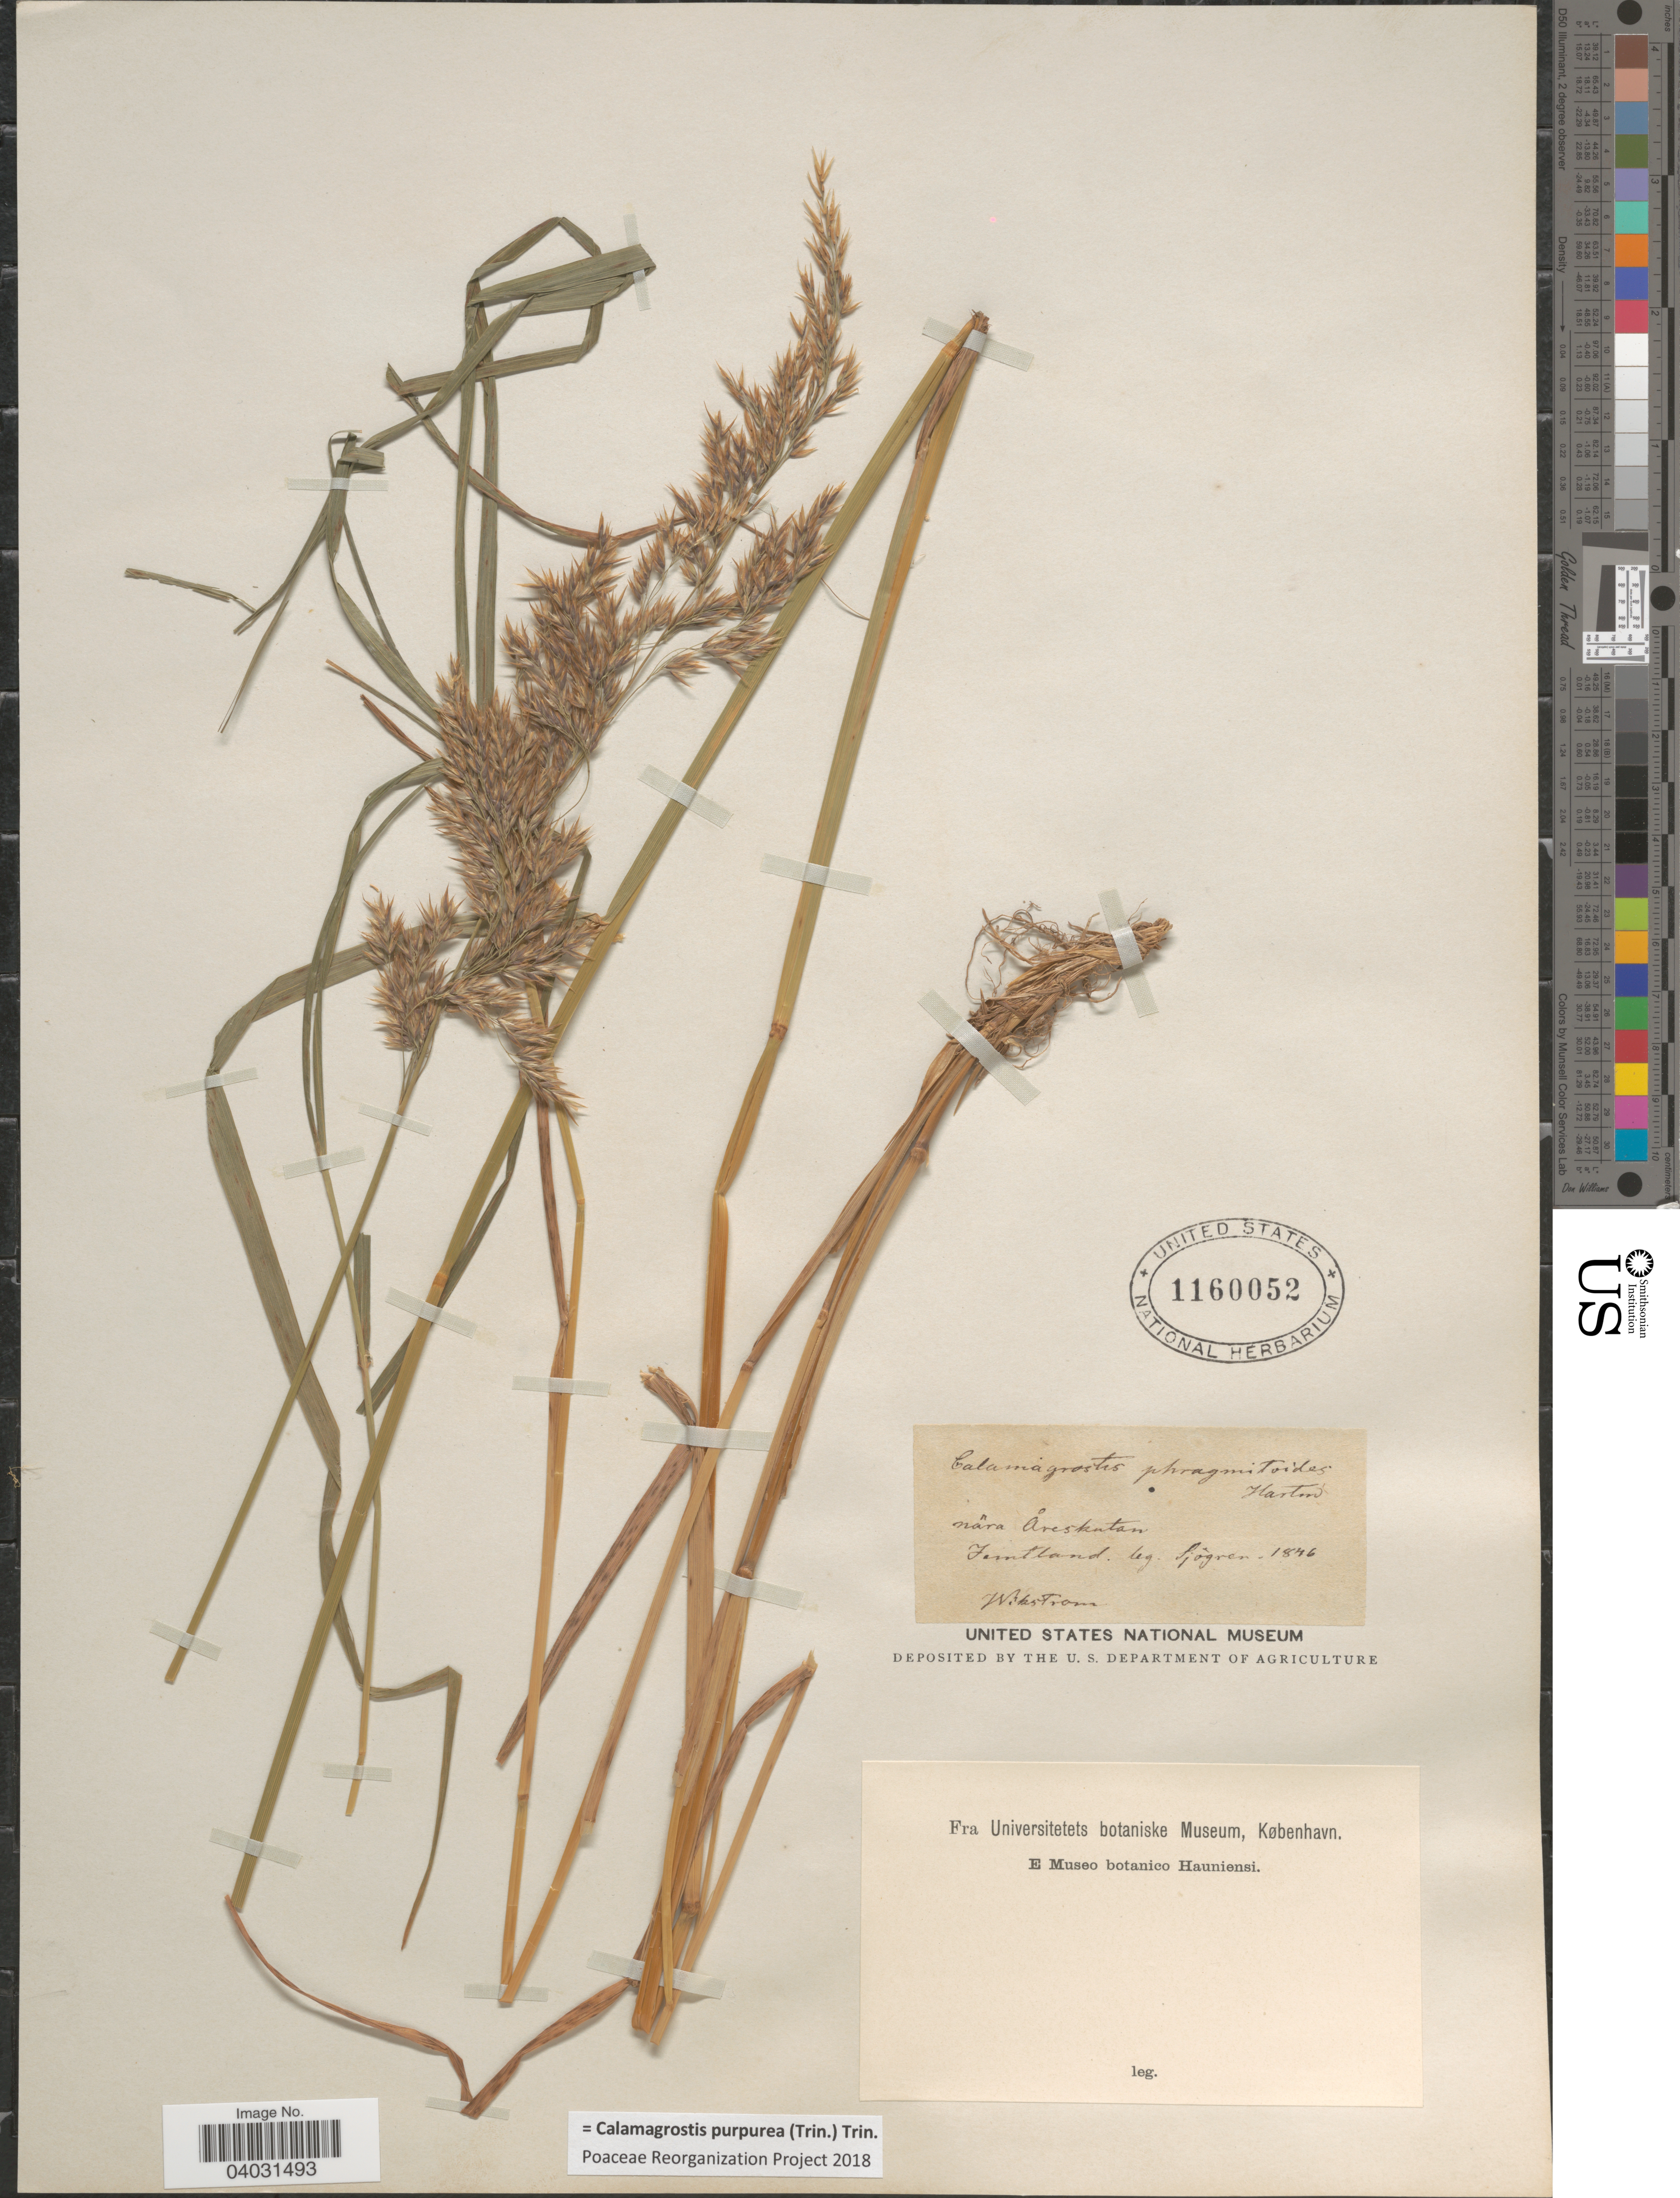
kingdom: Plantae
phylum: Tracheophyta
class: Liliopsida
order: Poales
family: Poaceae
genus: Calamagrostis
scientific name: Calamagrostis purpurea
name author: (Trin.) Trin.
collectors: Sjögren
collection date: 1846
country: Sweden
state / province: Jämtland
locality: Nãra Åreskutan. Jemtland.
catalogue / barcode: US 1160052